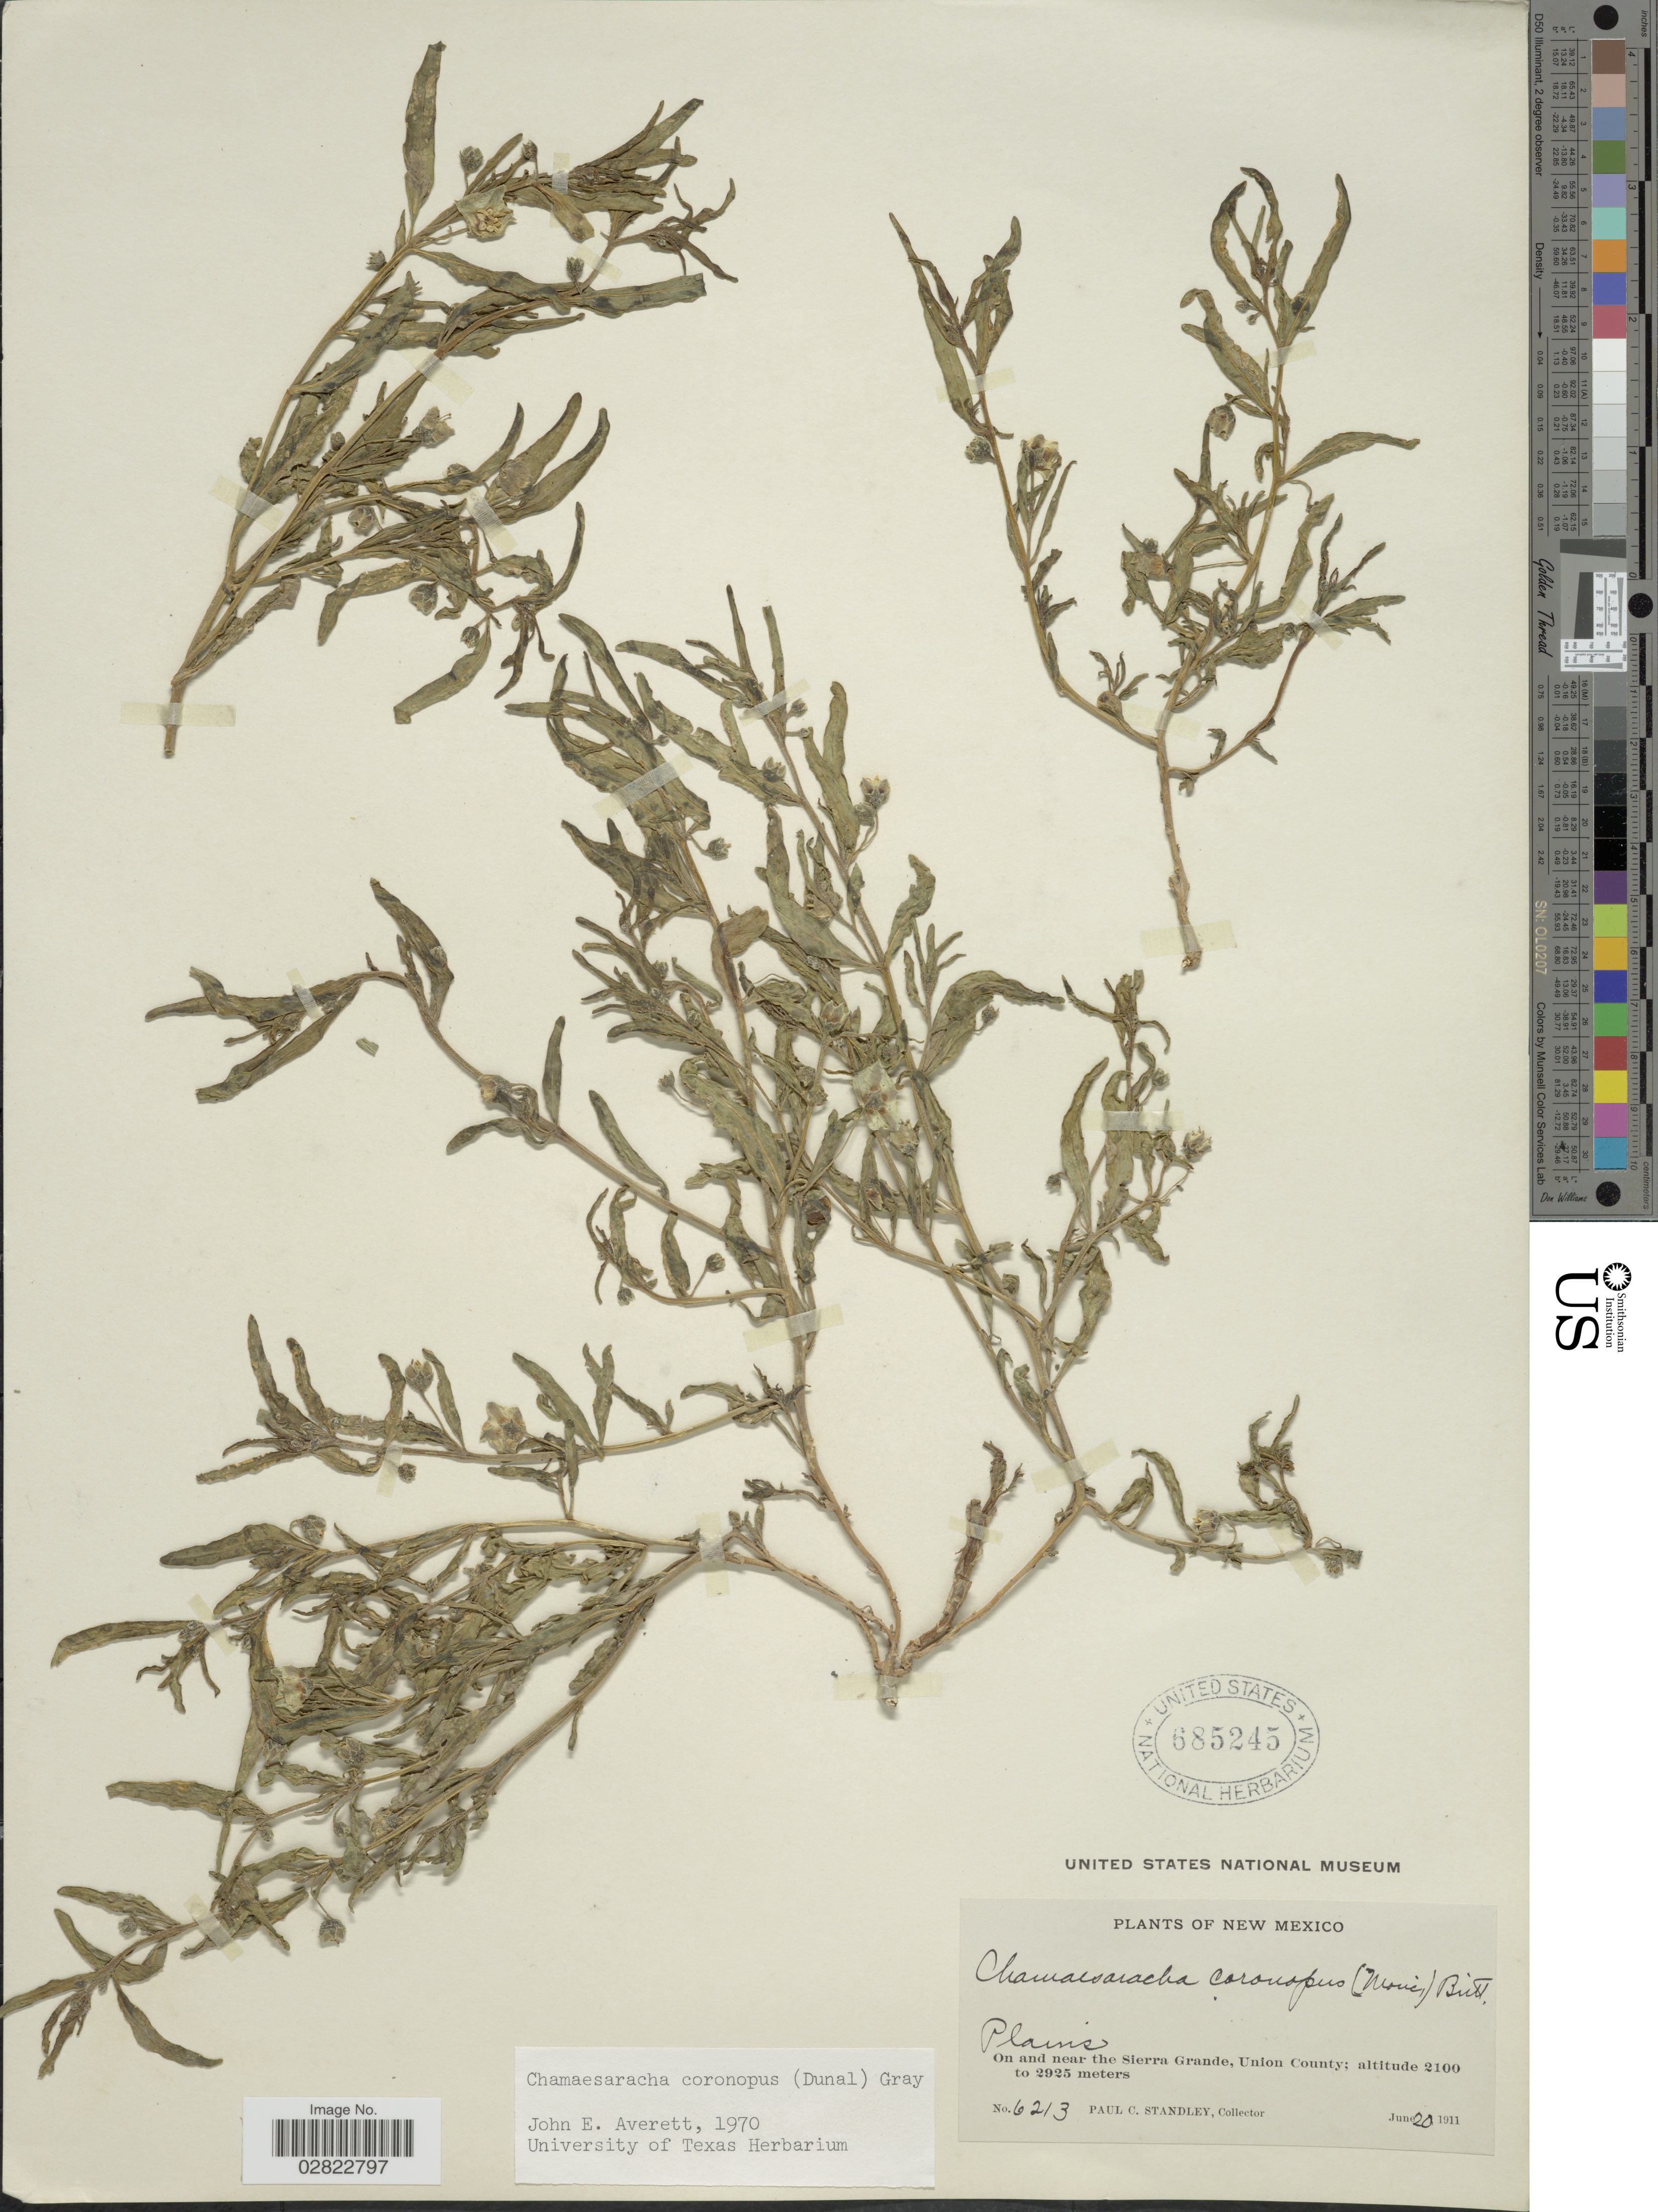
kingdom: Plantae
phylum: Tracheophyta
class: Magnoliopsida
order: Solanales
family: Solanaceae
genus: Chamaesaracha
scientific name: Chamaesaracha coronopus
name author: (Dunal) A. Gray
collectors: P. C. Standley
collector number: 6213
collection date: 1911-06-20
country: United States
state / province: New Mexico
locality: Plains on and near the Sierra Grande, Union County.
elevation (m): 2100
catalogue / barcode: US 685245